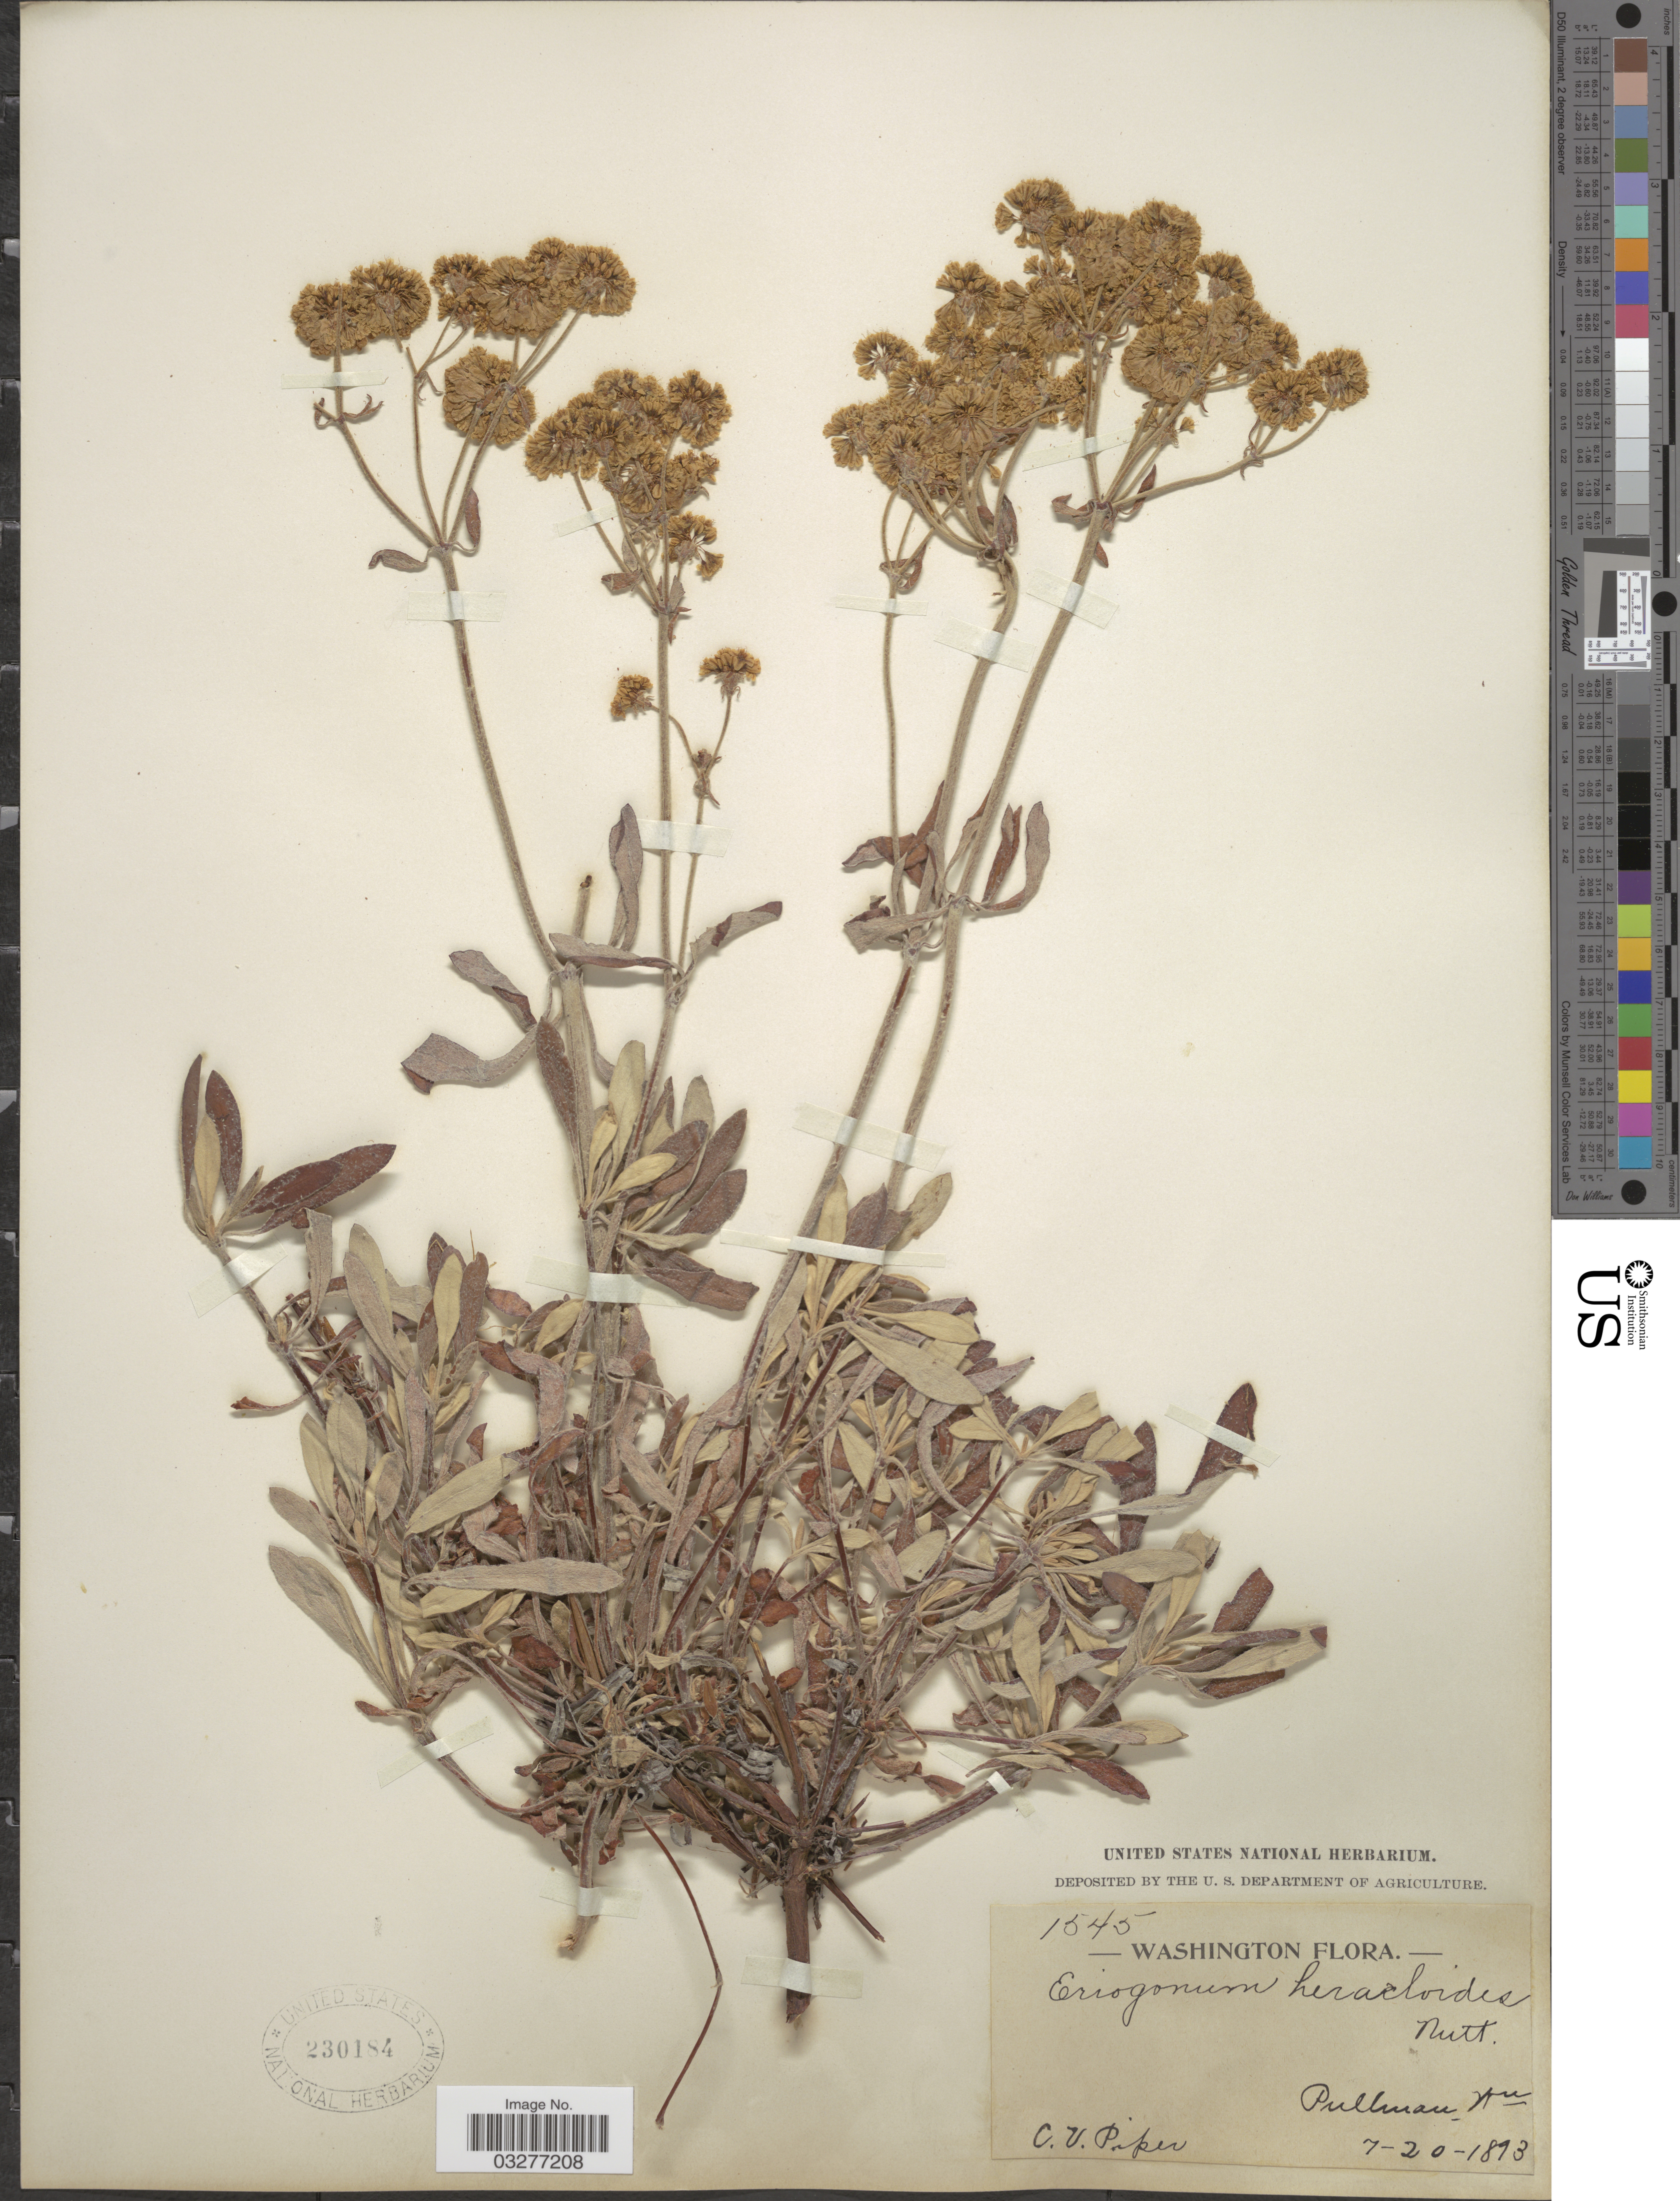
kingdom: Plantae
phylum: Tracheophyta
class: Magnoliopsida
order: Caryophyllales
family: Polygonaceae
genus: Eriogonum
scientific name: Eriogonum heracleoides var. heracleoides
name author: Nutt.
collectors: C. V. Piper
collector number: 1545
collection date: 1893-07-20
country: United States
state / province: Washington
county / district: Whitman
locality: Pullman Wn.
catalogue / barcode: US 230184